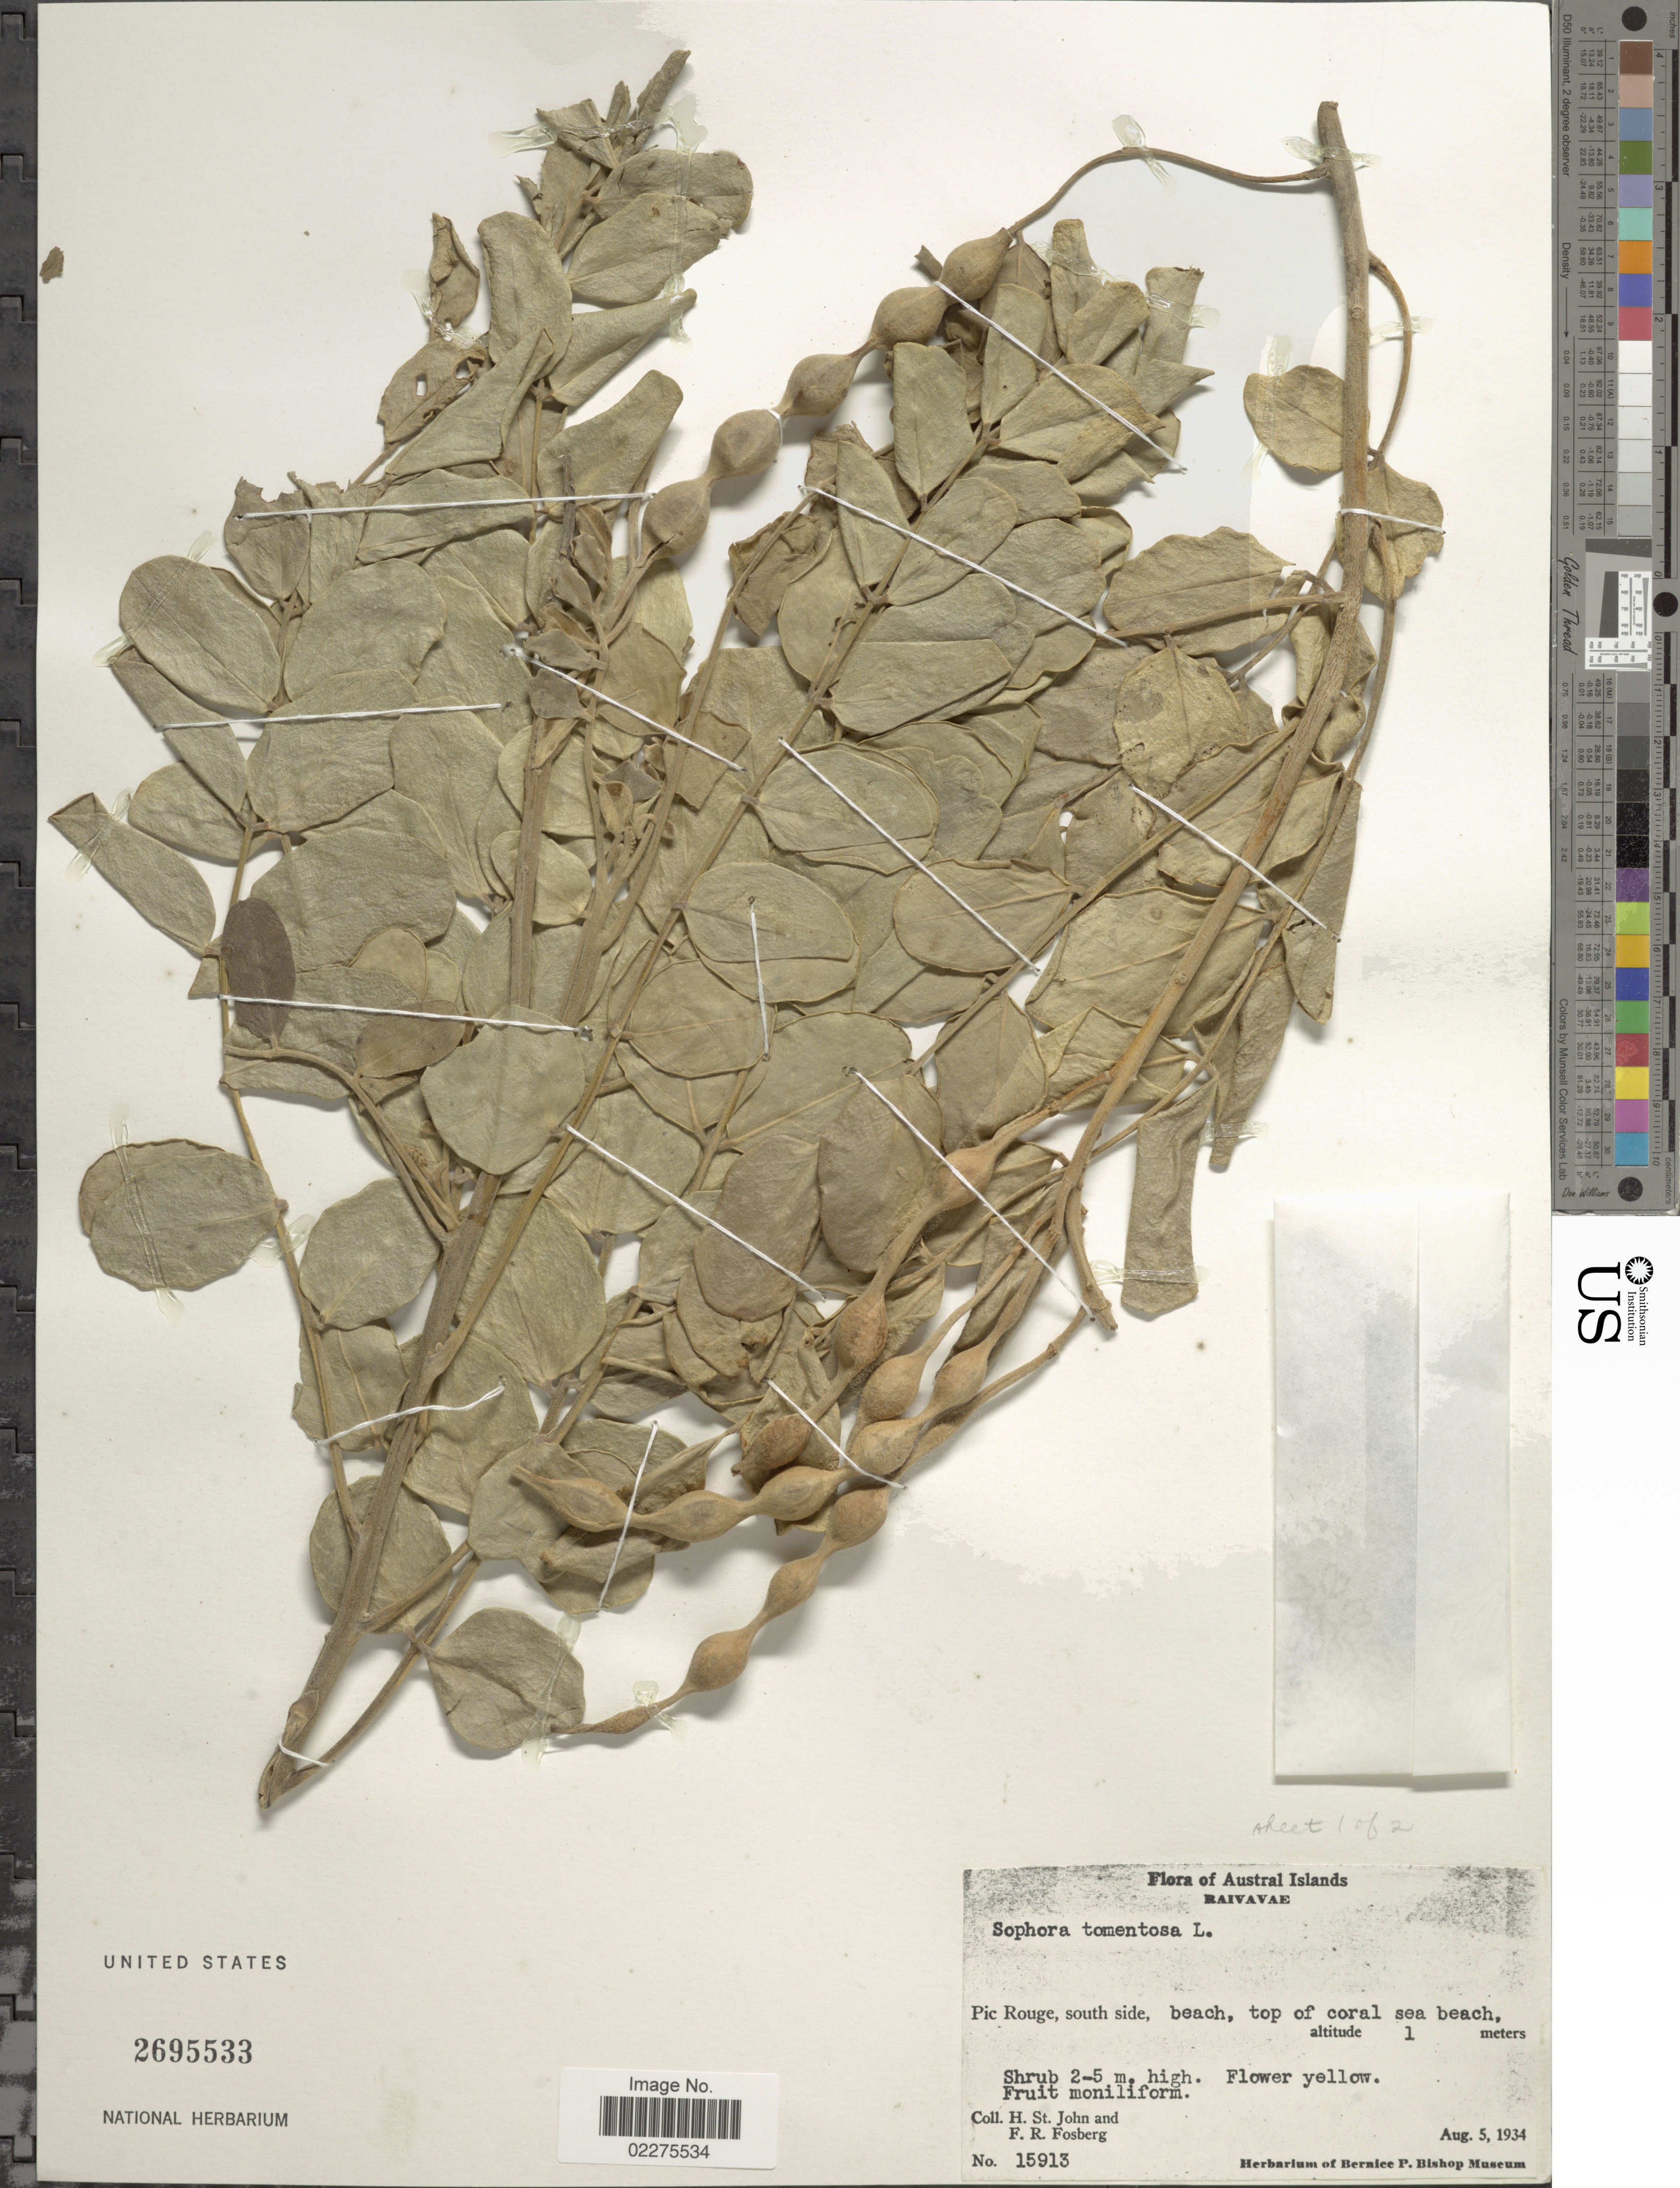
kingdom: Plantae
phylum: Tracheophyta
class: Magnoliopsida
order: Fabales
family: Fabaceae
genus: Sophora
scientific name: Sophora tomentosa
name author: L.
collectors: H. St. John & F. R. Fosberg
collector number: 15913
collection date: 1934-08-05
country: French Polynesia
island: Raivavae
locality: Raivavae. Pic Rouge, south side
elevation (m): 1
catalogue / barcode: US 2695533